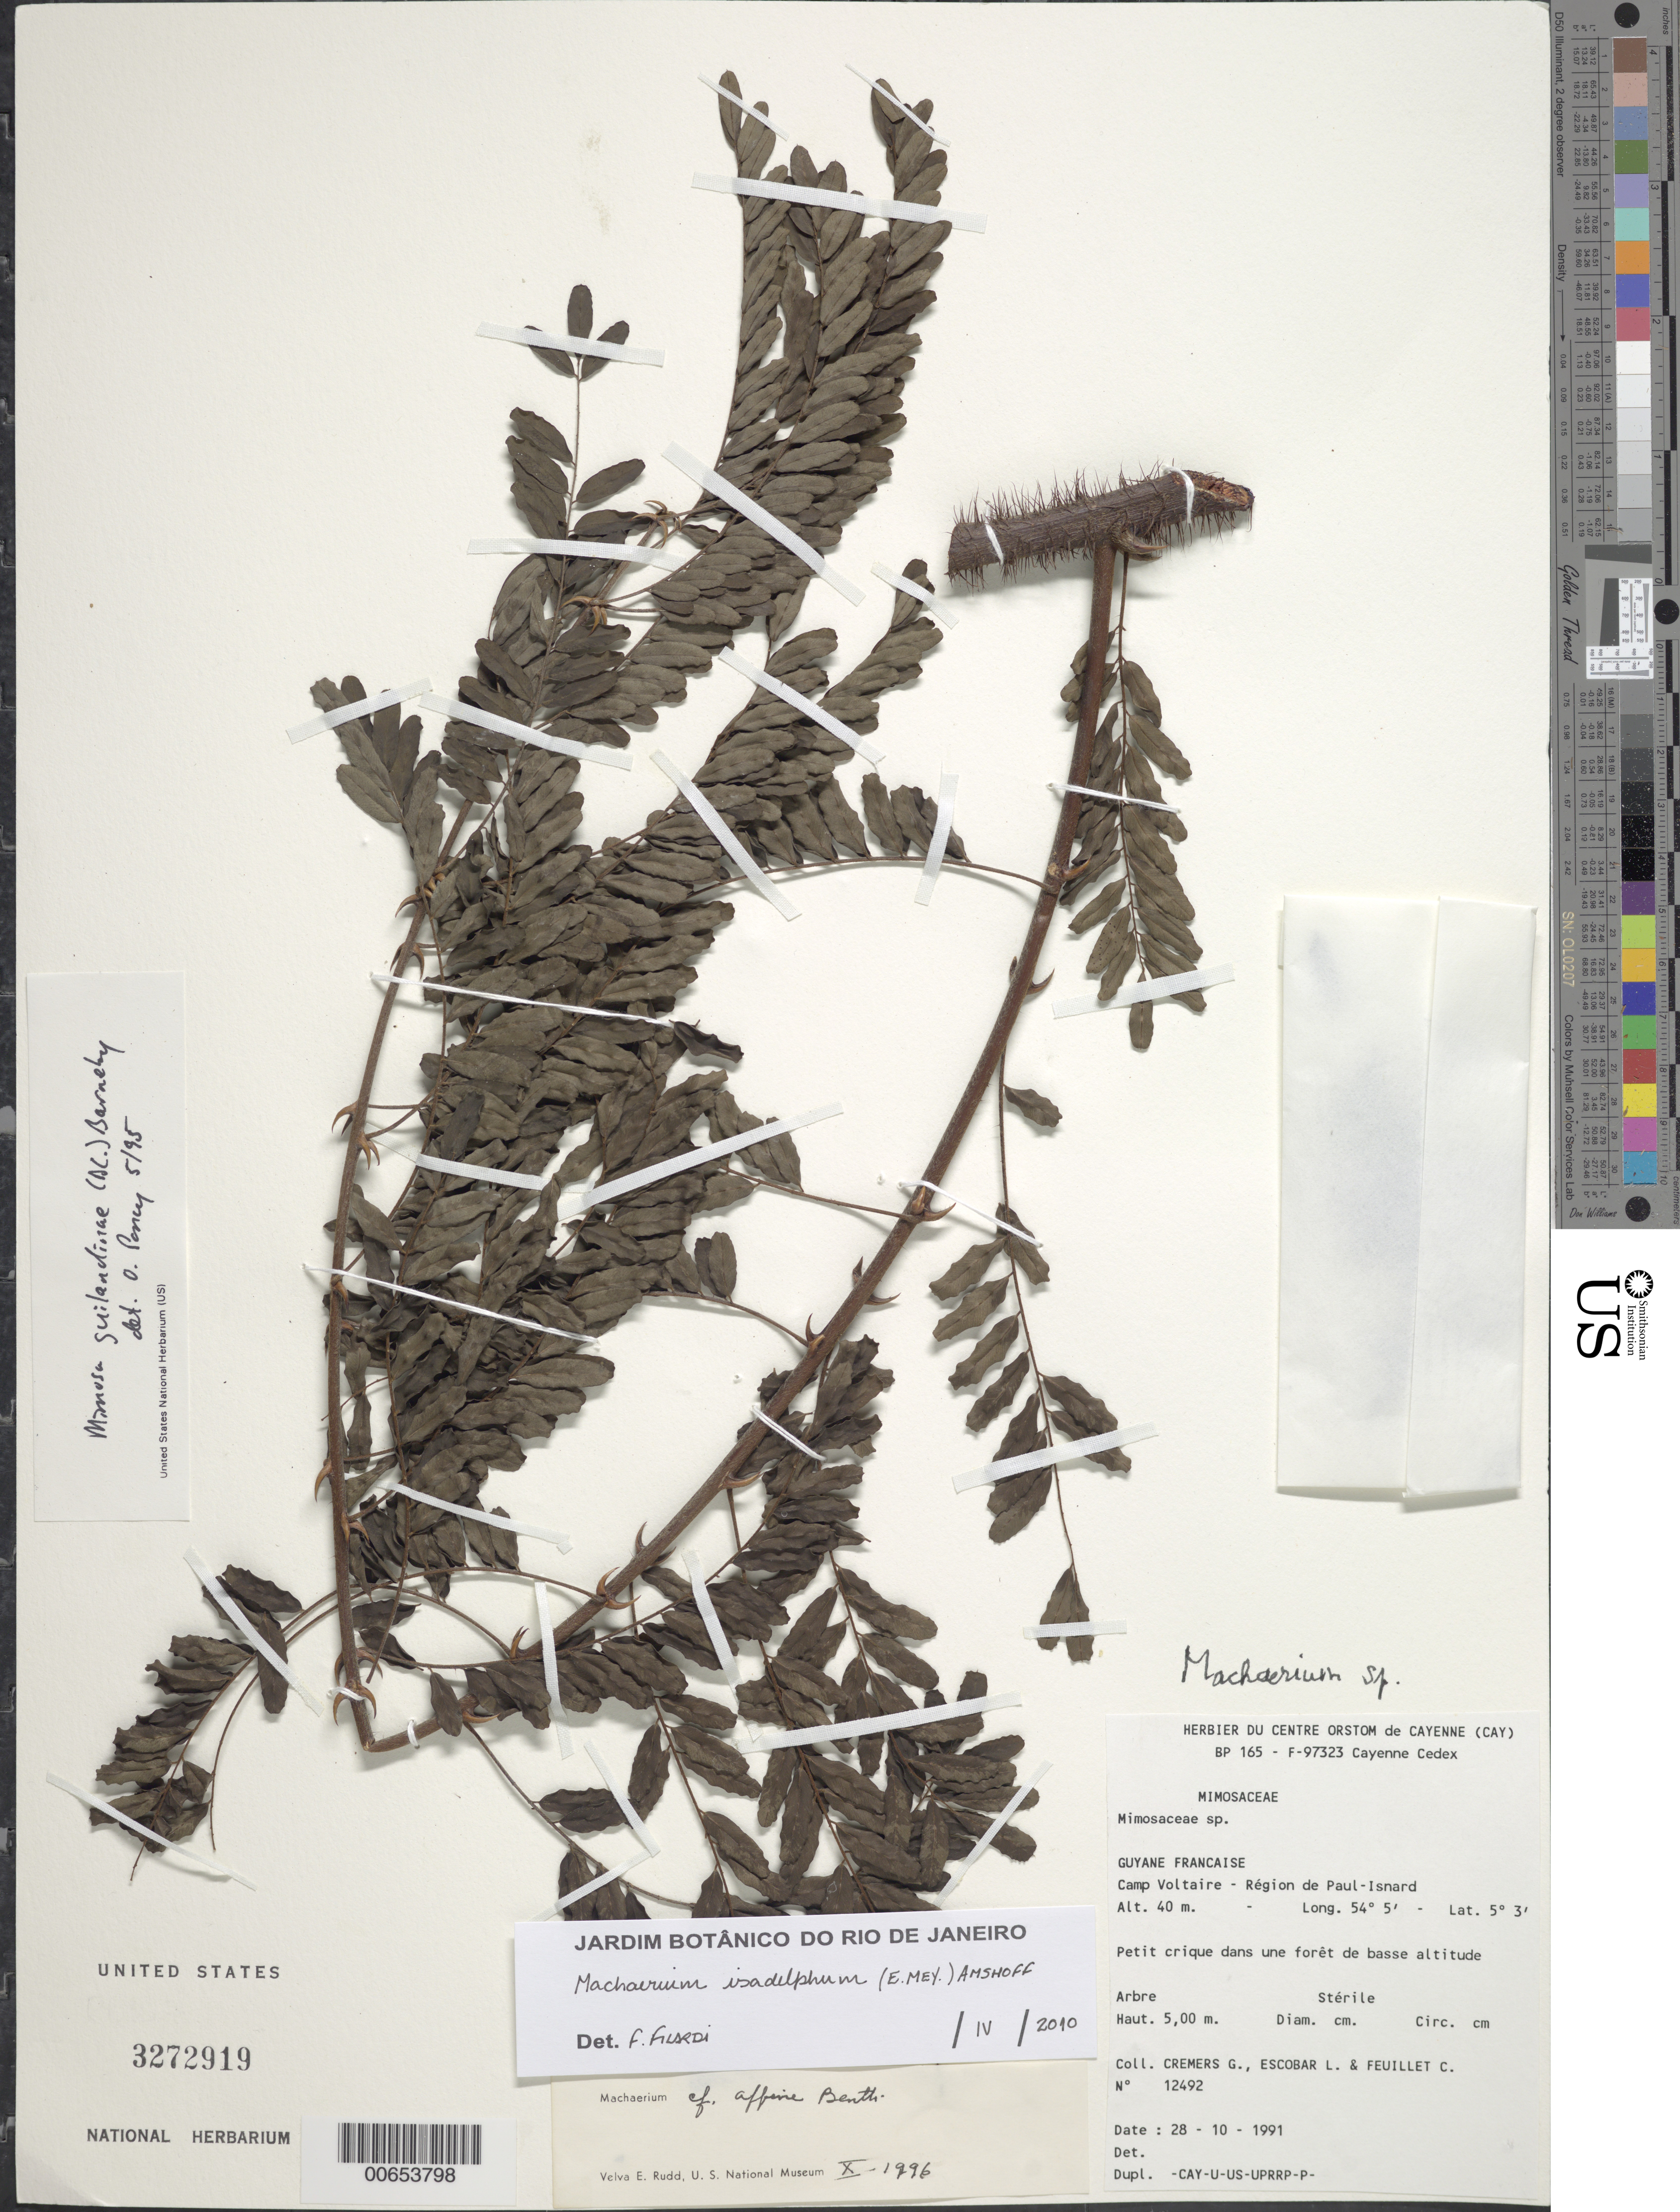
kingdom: Plantae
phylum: Tracheophyta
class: Magnoliopsida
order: Fabales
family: Fabaceae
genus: Machaerium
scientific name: Machaerium isadelphum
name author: (E. Mey.) Amshoff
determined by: Ranzato Filardi, F. L., (JBRJ)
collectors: G. Cremers, L. Escobar & C. Feuillet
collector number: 12492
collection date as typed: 28-Oct-91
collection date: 1991-10-28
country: French Guiana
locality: Camp Voltaire, région de Paul-Isnard, Piste d'Apatou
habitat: Petit crique dans une forêt de basse altitude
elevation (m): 40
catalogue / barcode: US 3272919